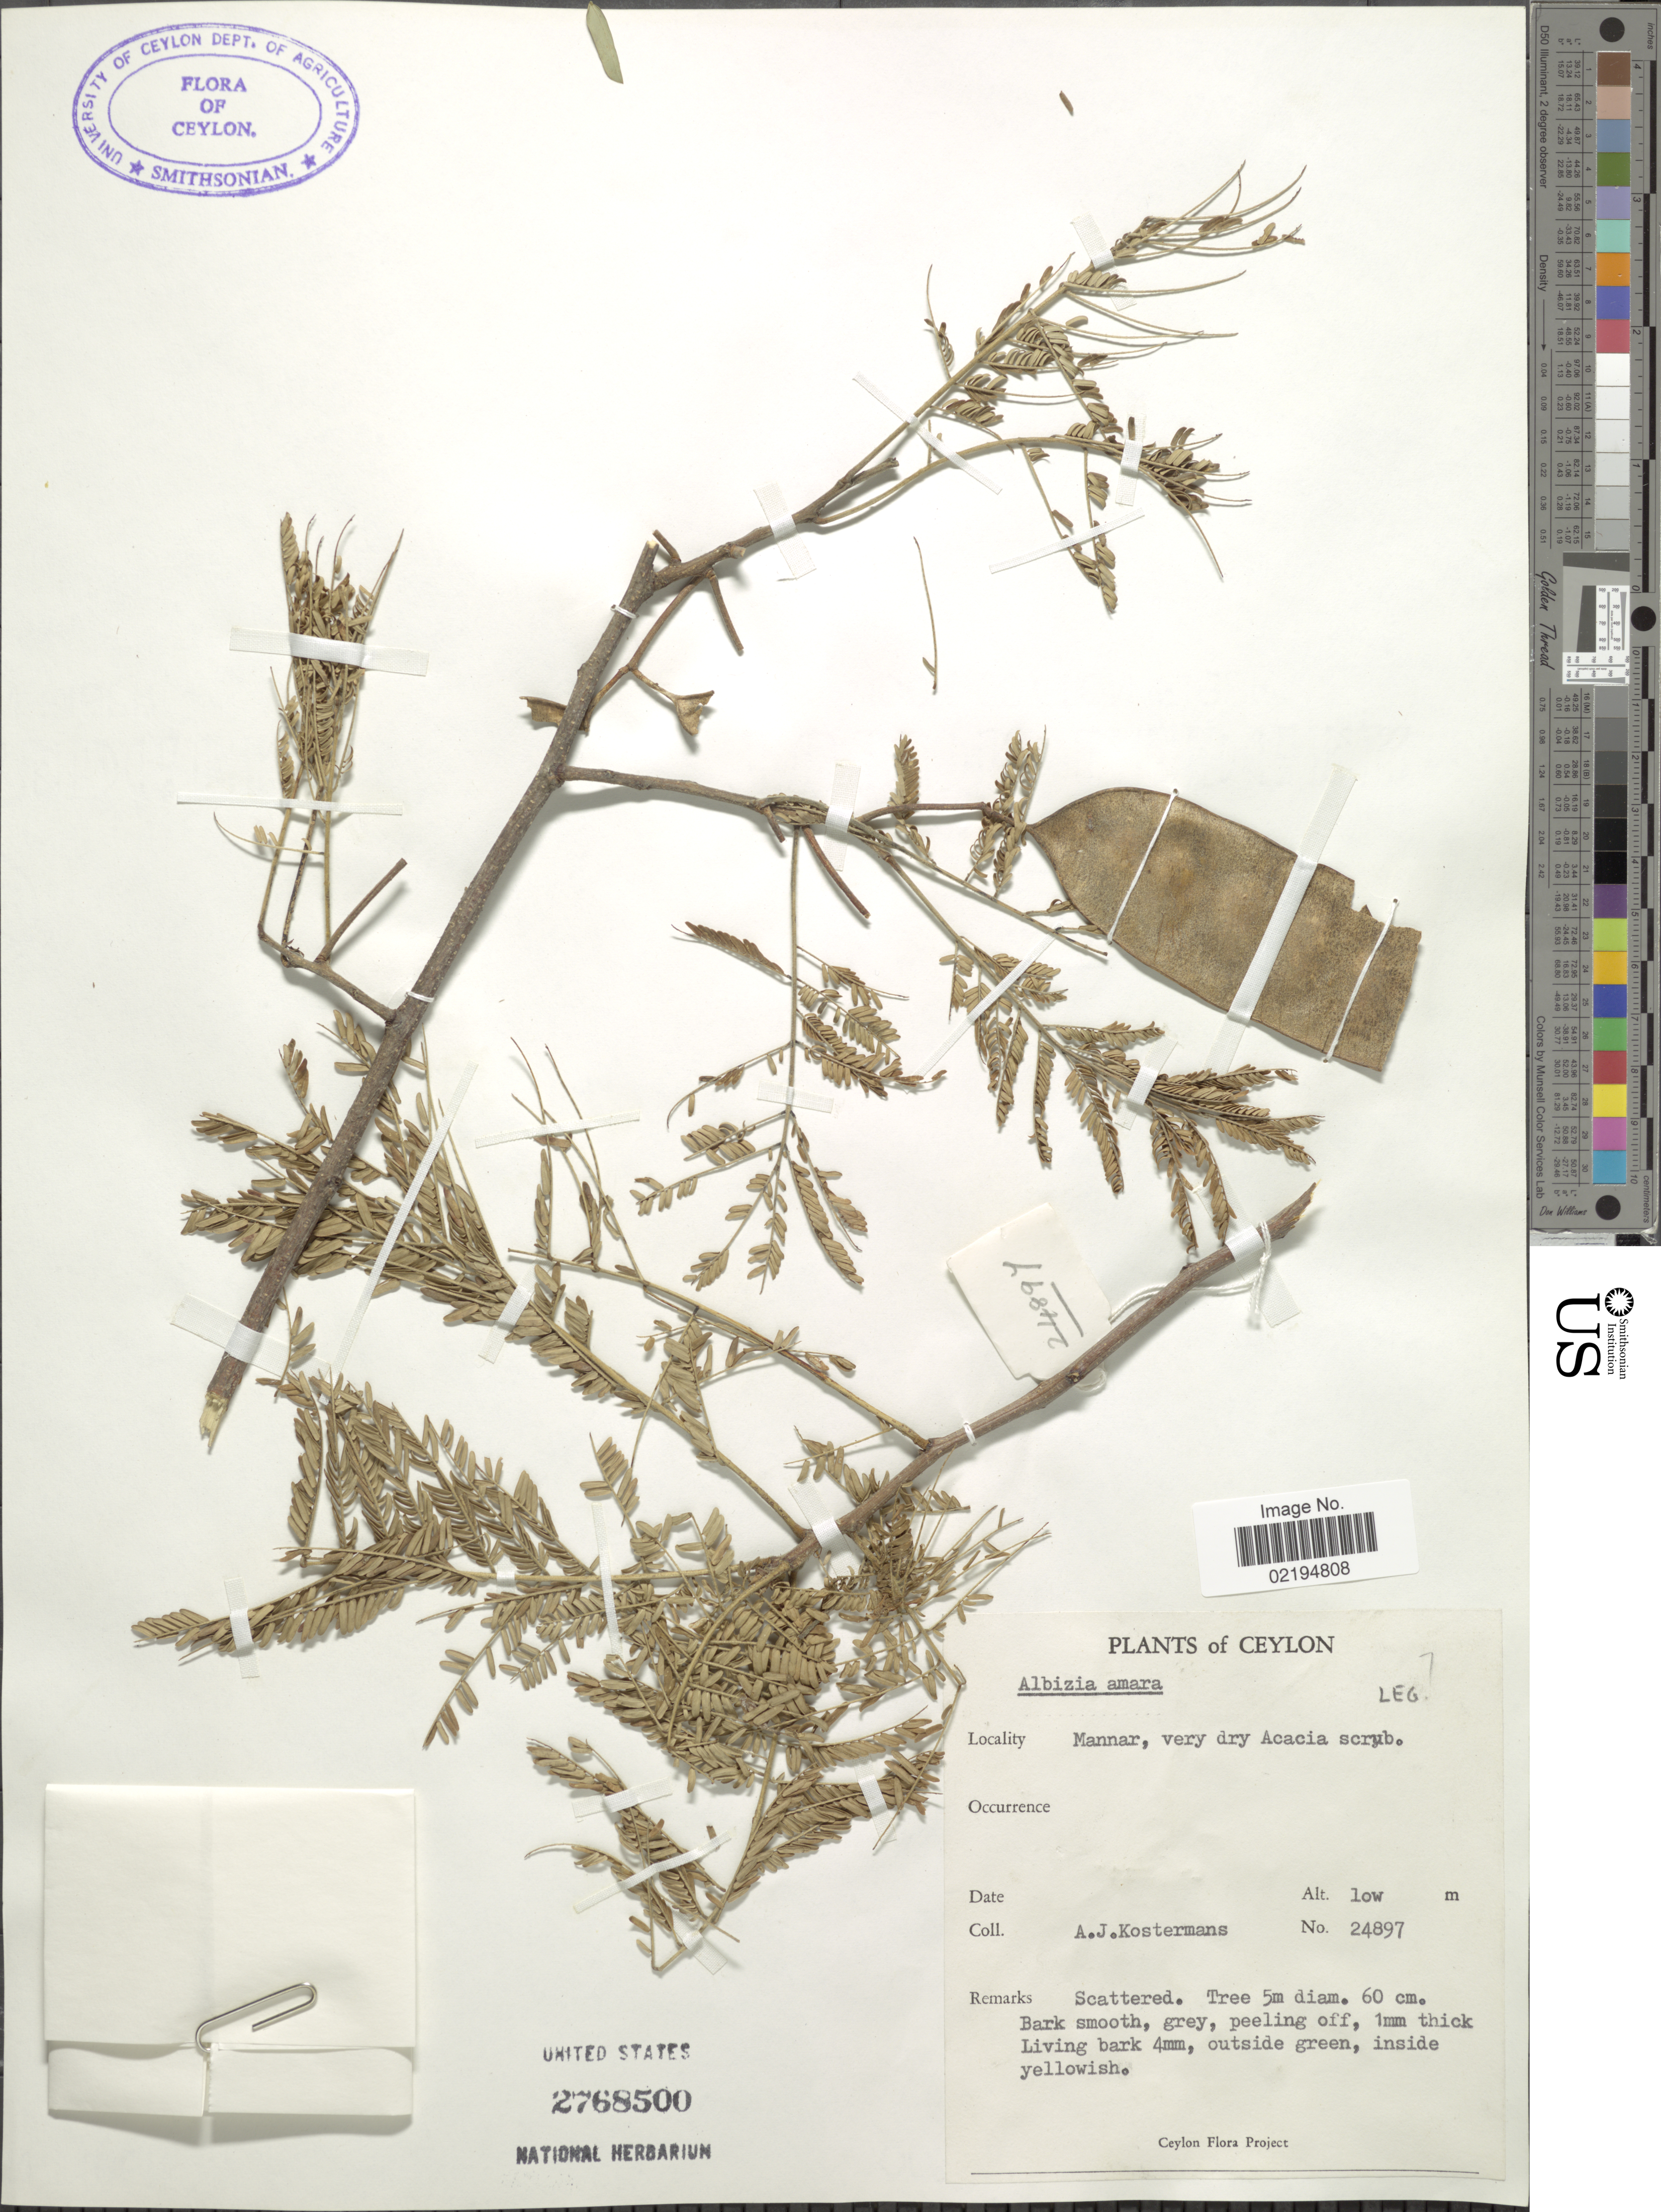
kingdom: Plantae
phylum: Tracheophyta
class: Magnoliopsida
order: Fabales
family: Fabaceae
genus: Albizia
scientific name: Albizia amara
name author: (Roxb.) Boivin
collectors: A. J. G. Kostermans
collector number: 24897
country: Sri Lanka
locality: Ceylon, Mannar.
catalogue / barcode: US 2768500